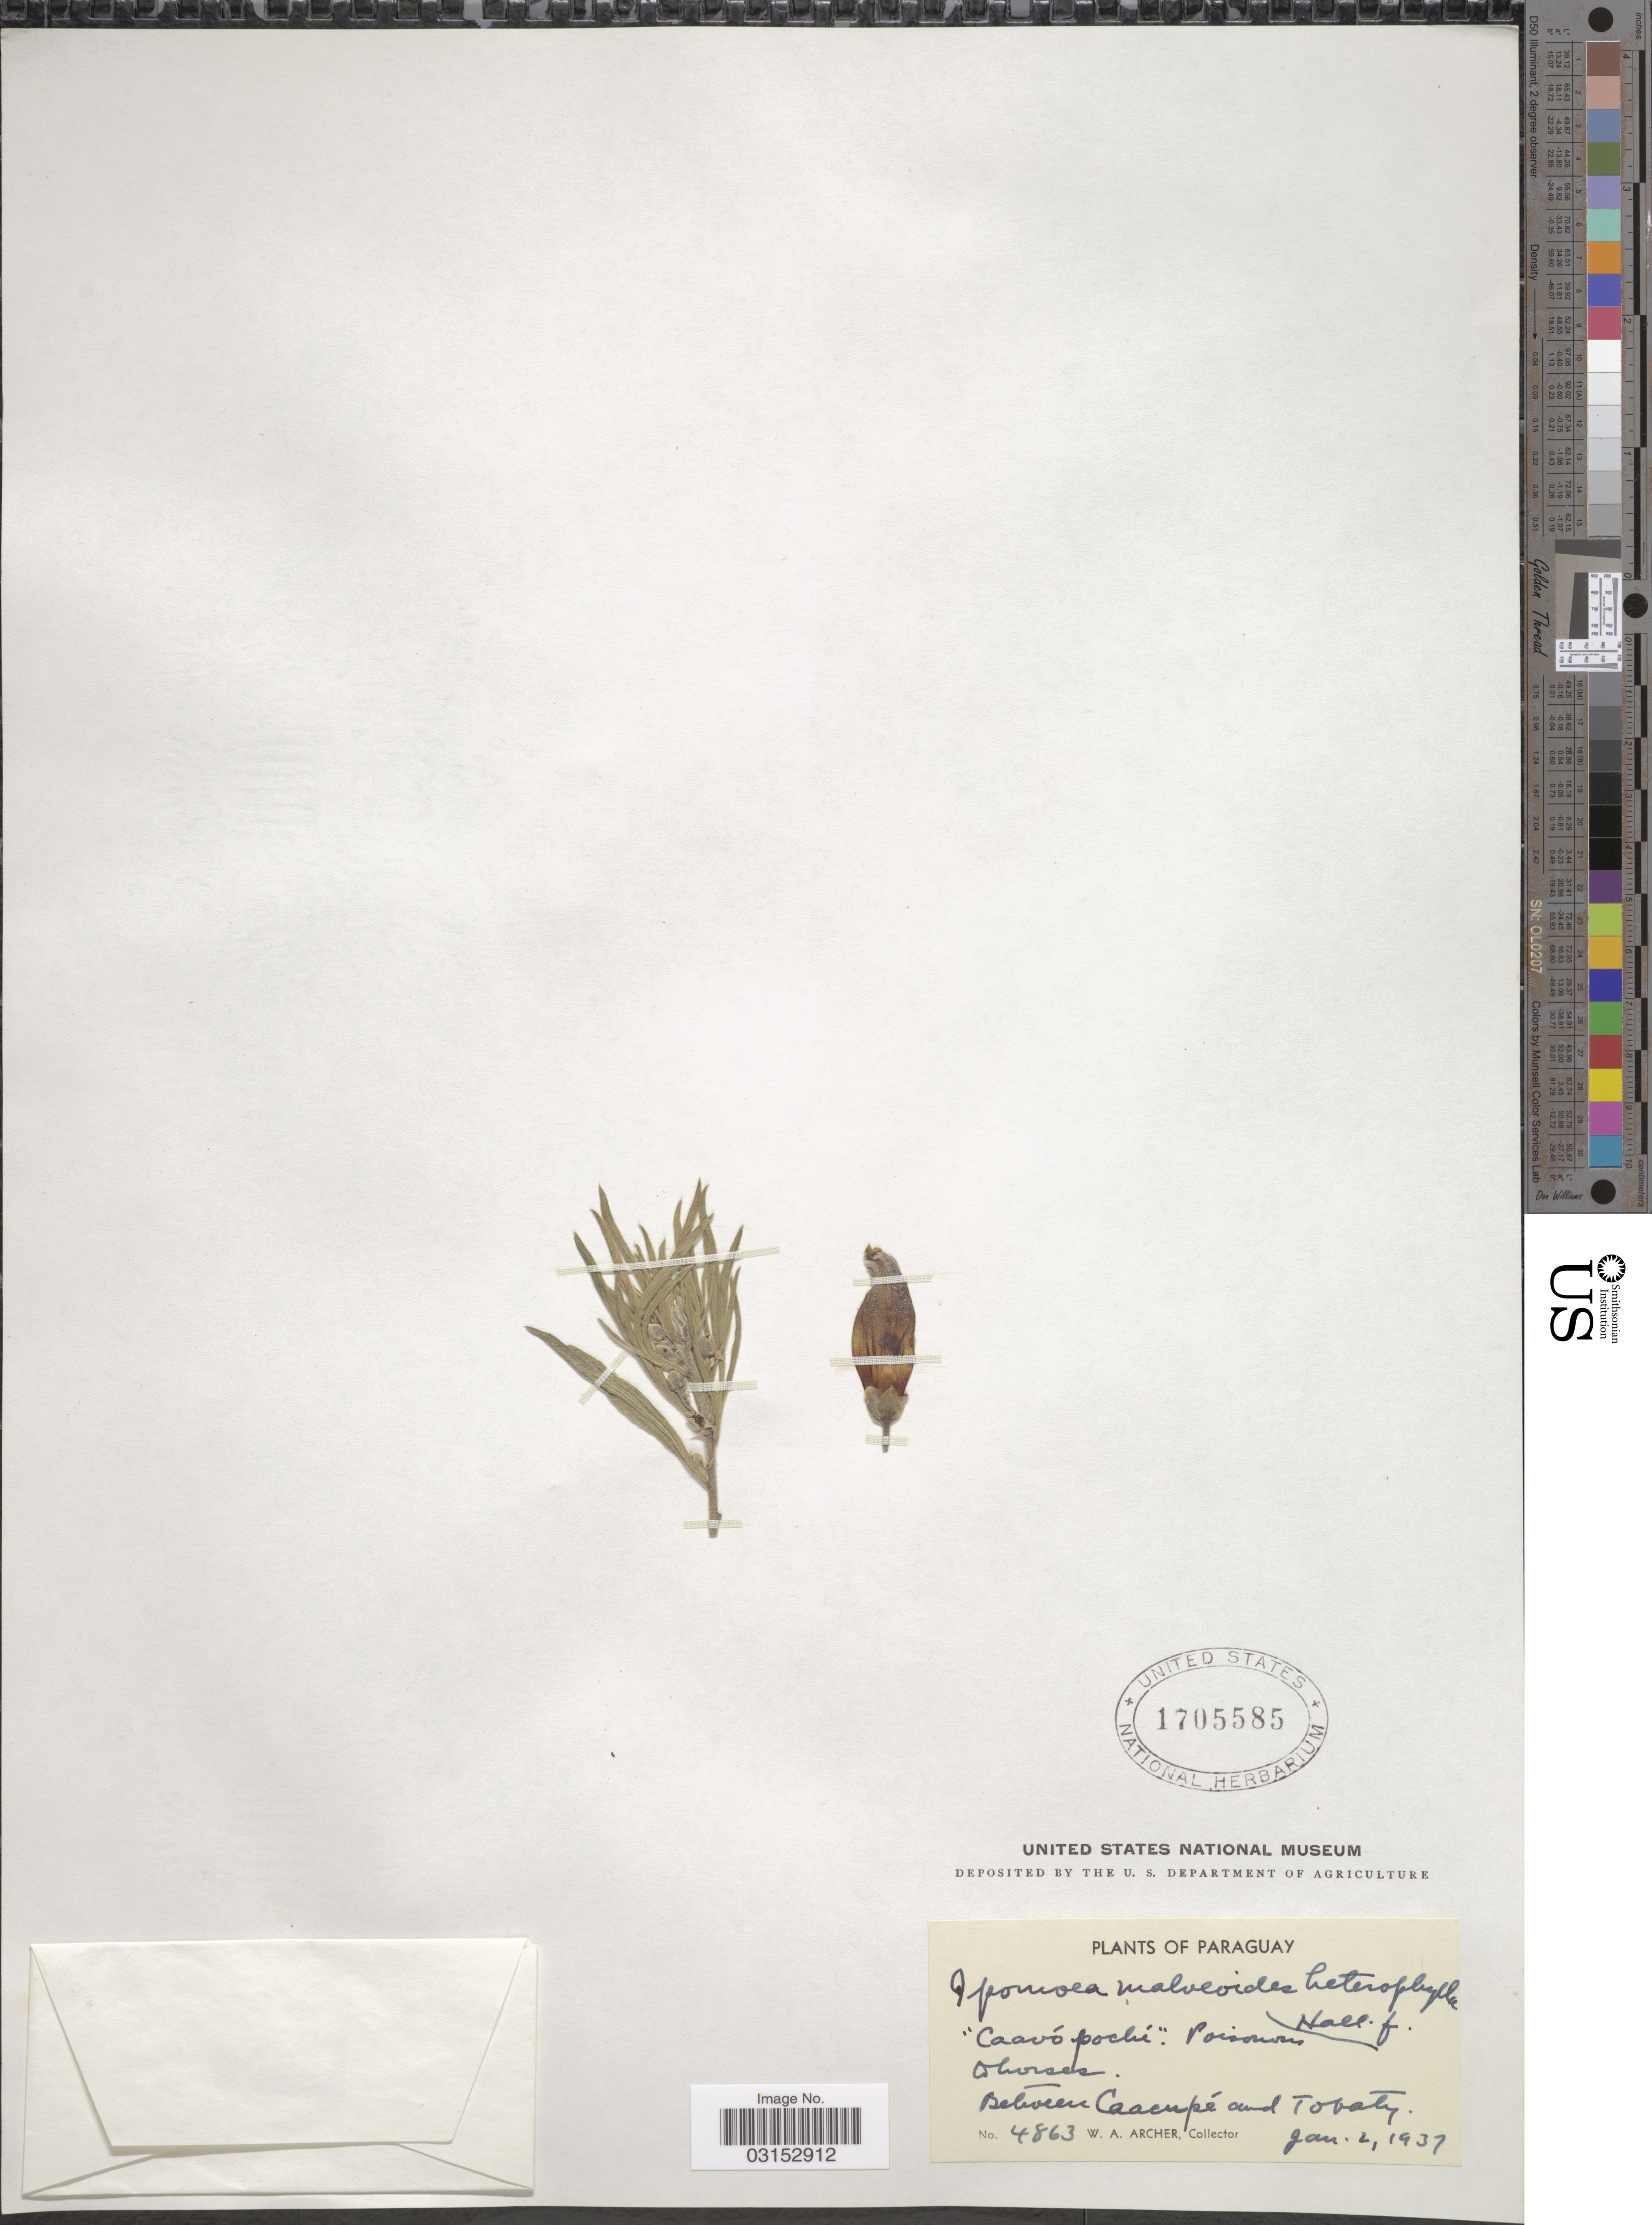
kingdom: Plantae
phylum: Tracheophyta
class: Magnoliopsida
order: Solanales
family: Convolvulaceae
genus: Ipomoea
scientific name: Ipomoea malvaeoides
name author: Meisn.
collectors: W. Archer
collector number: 4863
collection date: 1937-01-02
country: Paraguay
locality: Between Caacupé and Tobaty.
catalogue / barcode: US 1705585